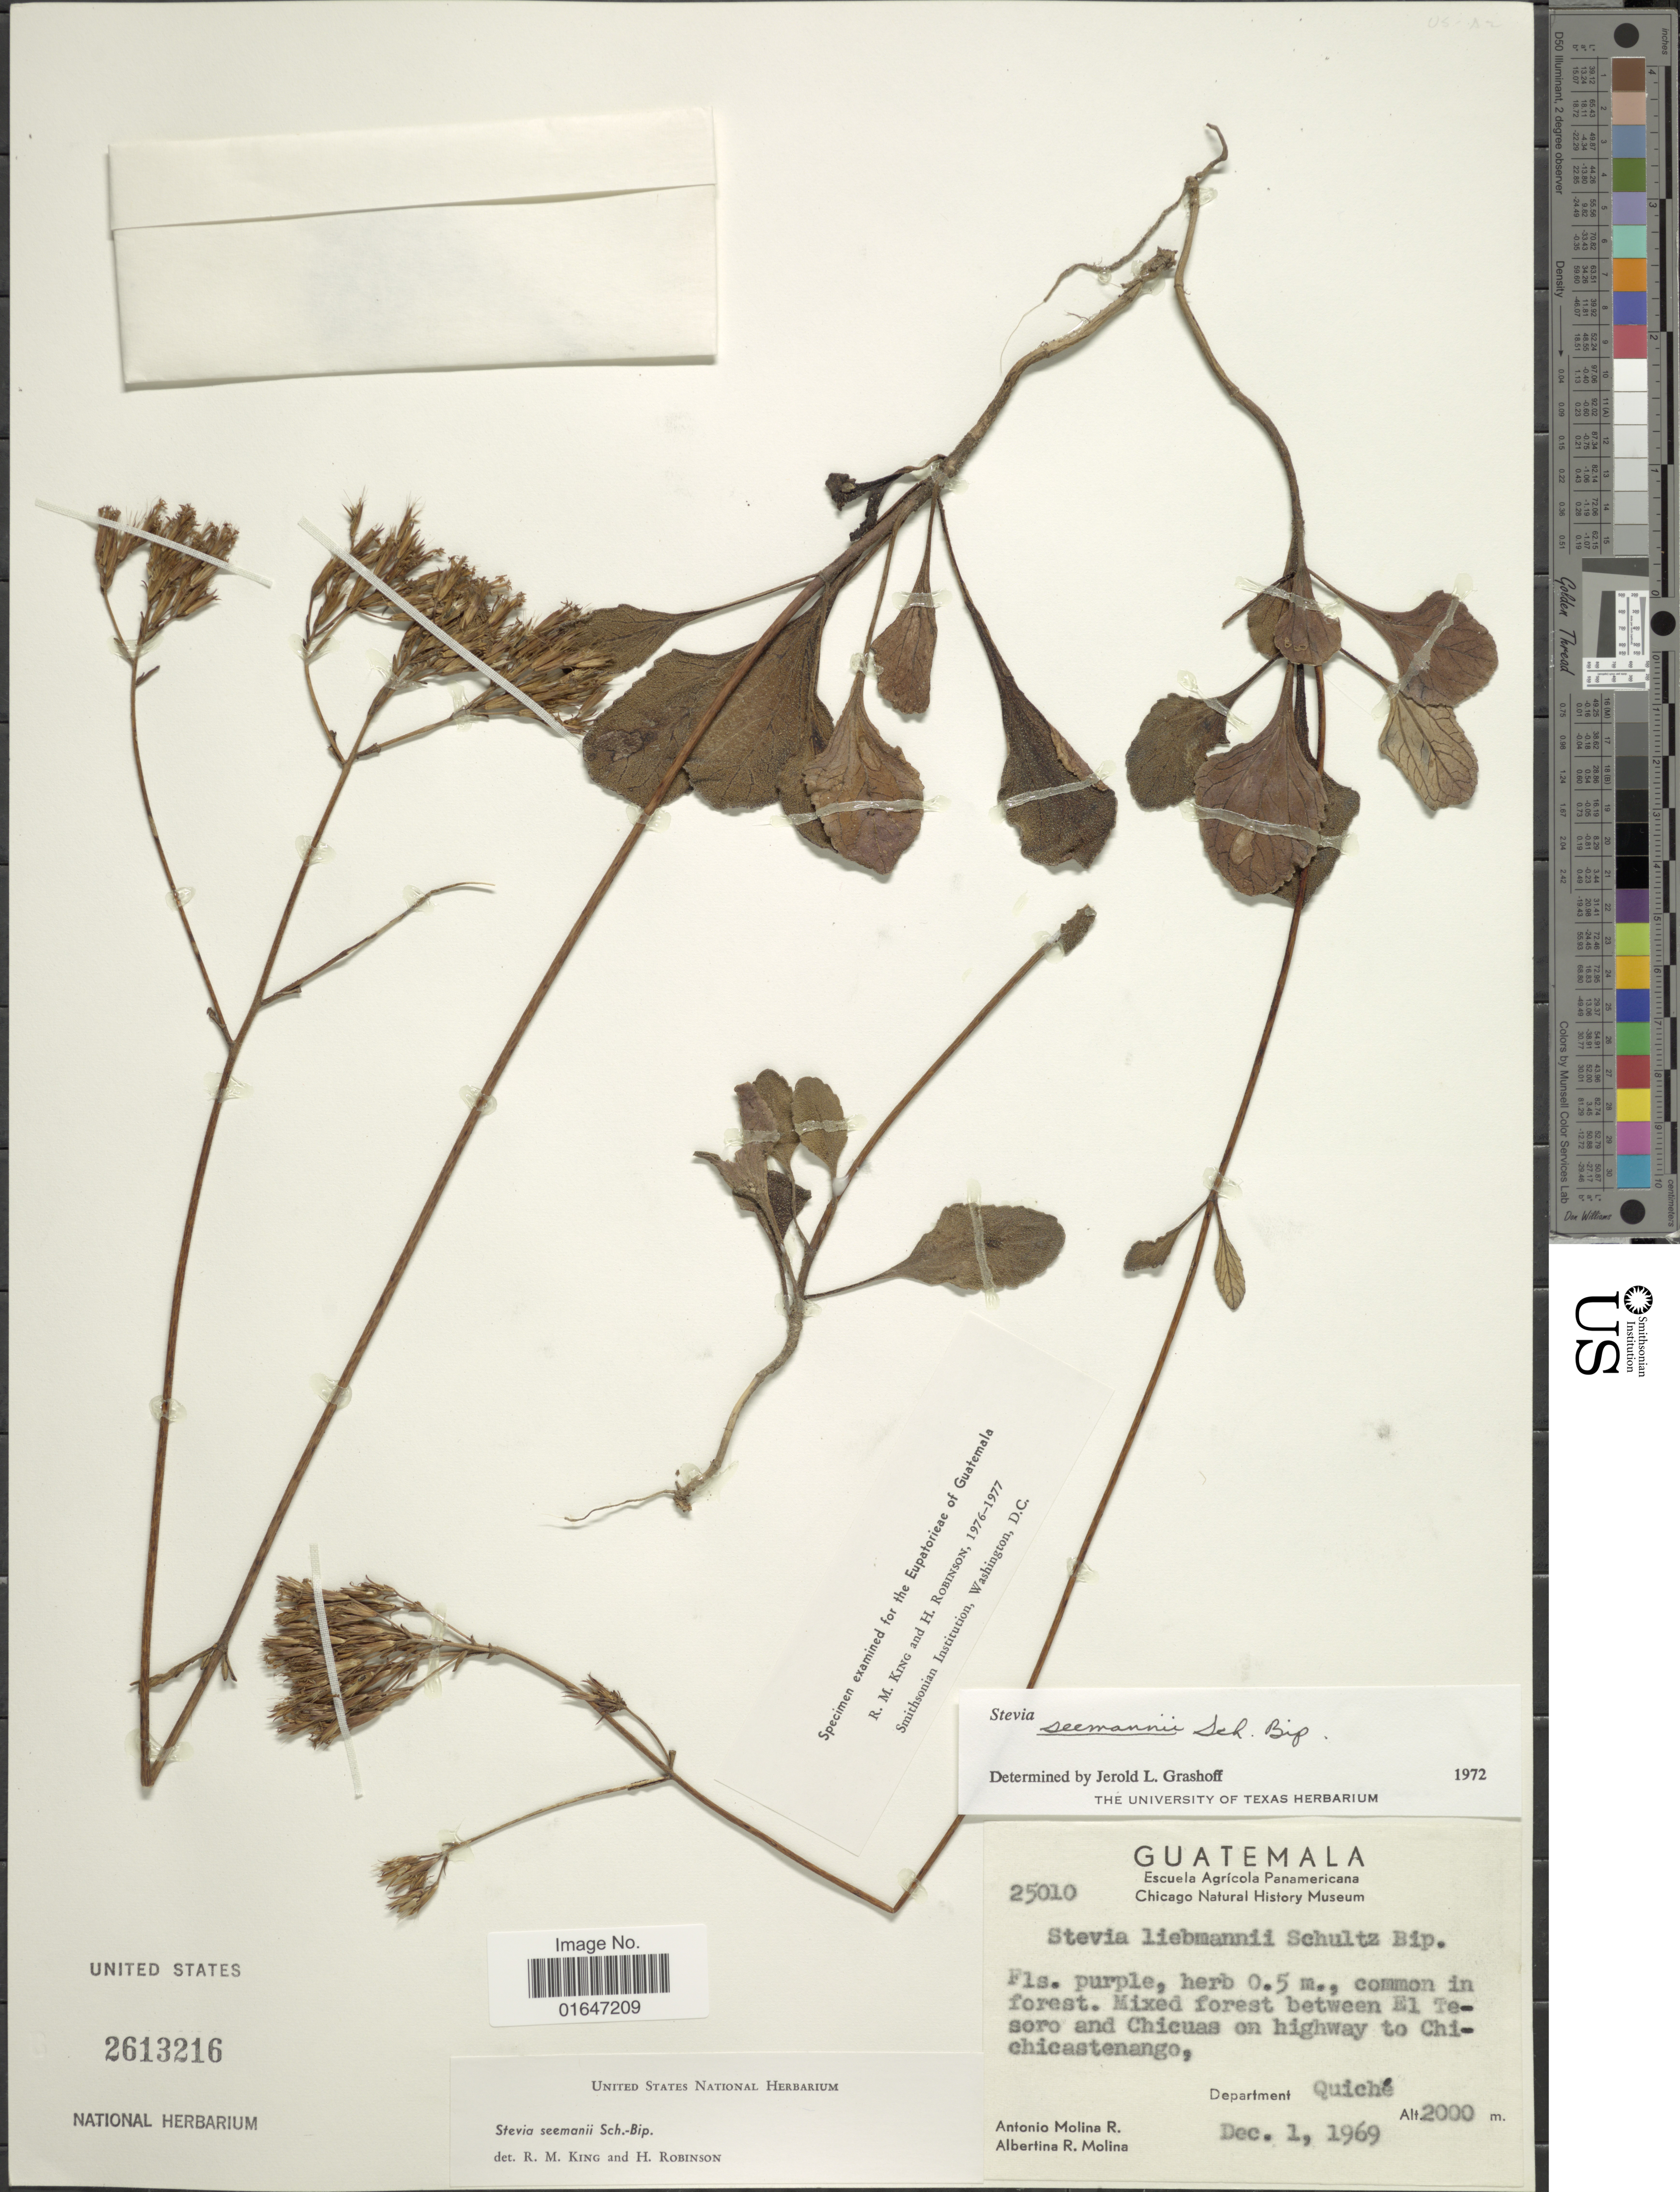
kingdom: Plantae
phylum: Tracheophyta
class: Magnoliopsida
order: Asterales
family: Asteraceae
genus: Stevia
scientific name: Stevia seemannii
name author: Sch. Bip. in Seem.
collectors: A. Molina R. & A. R. Molina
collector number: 25010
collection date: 1969-12-01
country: Guatemala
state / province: El Quiché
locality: Mixed forest between El Tesoro and Chicuas On Highway to Chicastenango, Departement Quiche.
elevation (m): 2000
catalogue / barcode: US 2613216